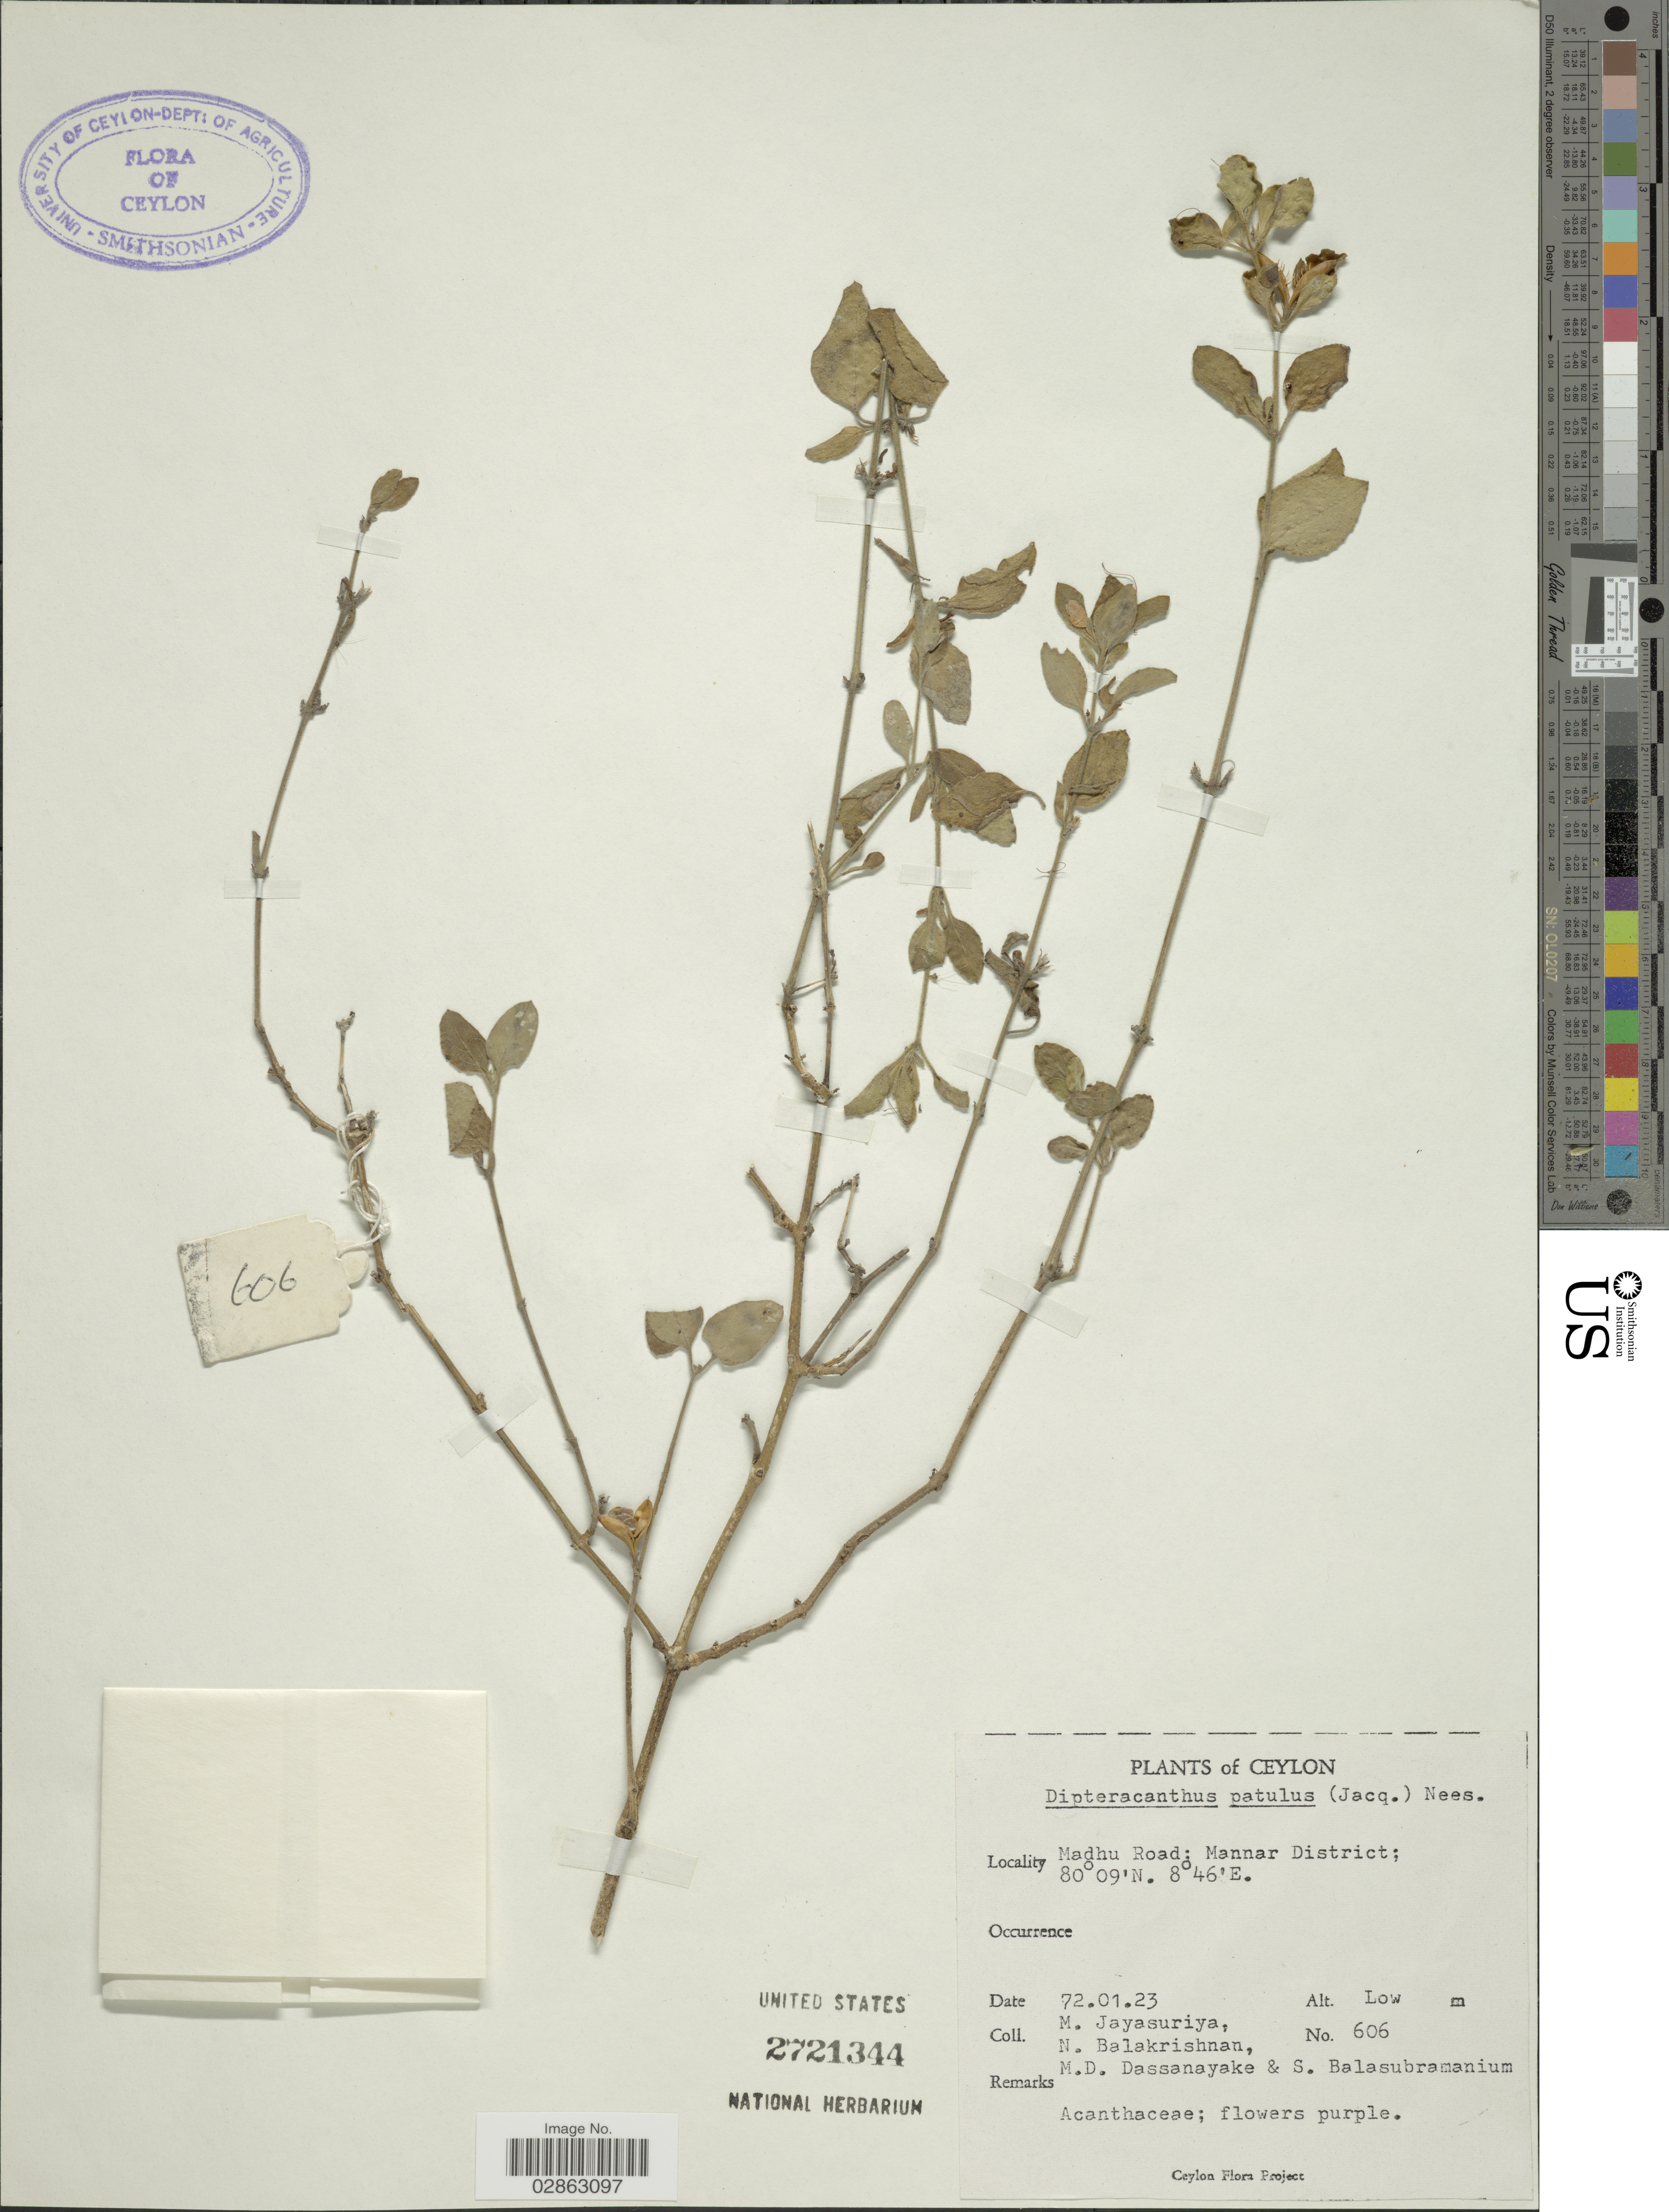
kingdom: Plantae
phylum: Tracheophyta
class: Magnoliopsida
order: Lamiales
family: Acanthaceae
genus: Ruellia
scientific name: Ruellia patula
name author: Jacq.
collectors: M. Jayasuriya, N. Balakrishnan, M. D. Dassanayake & S. Balasubramanium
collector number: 606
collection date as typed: Transcribed d/m/y: 23/1/72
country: Sri Lanka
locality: Ceylon. Madhu Road: Mannar District.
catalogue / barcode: US 2721344